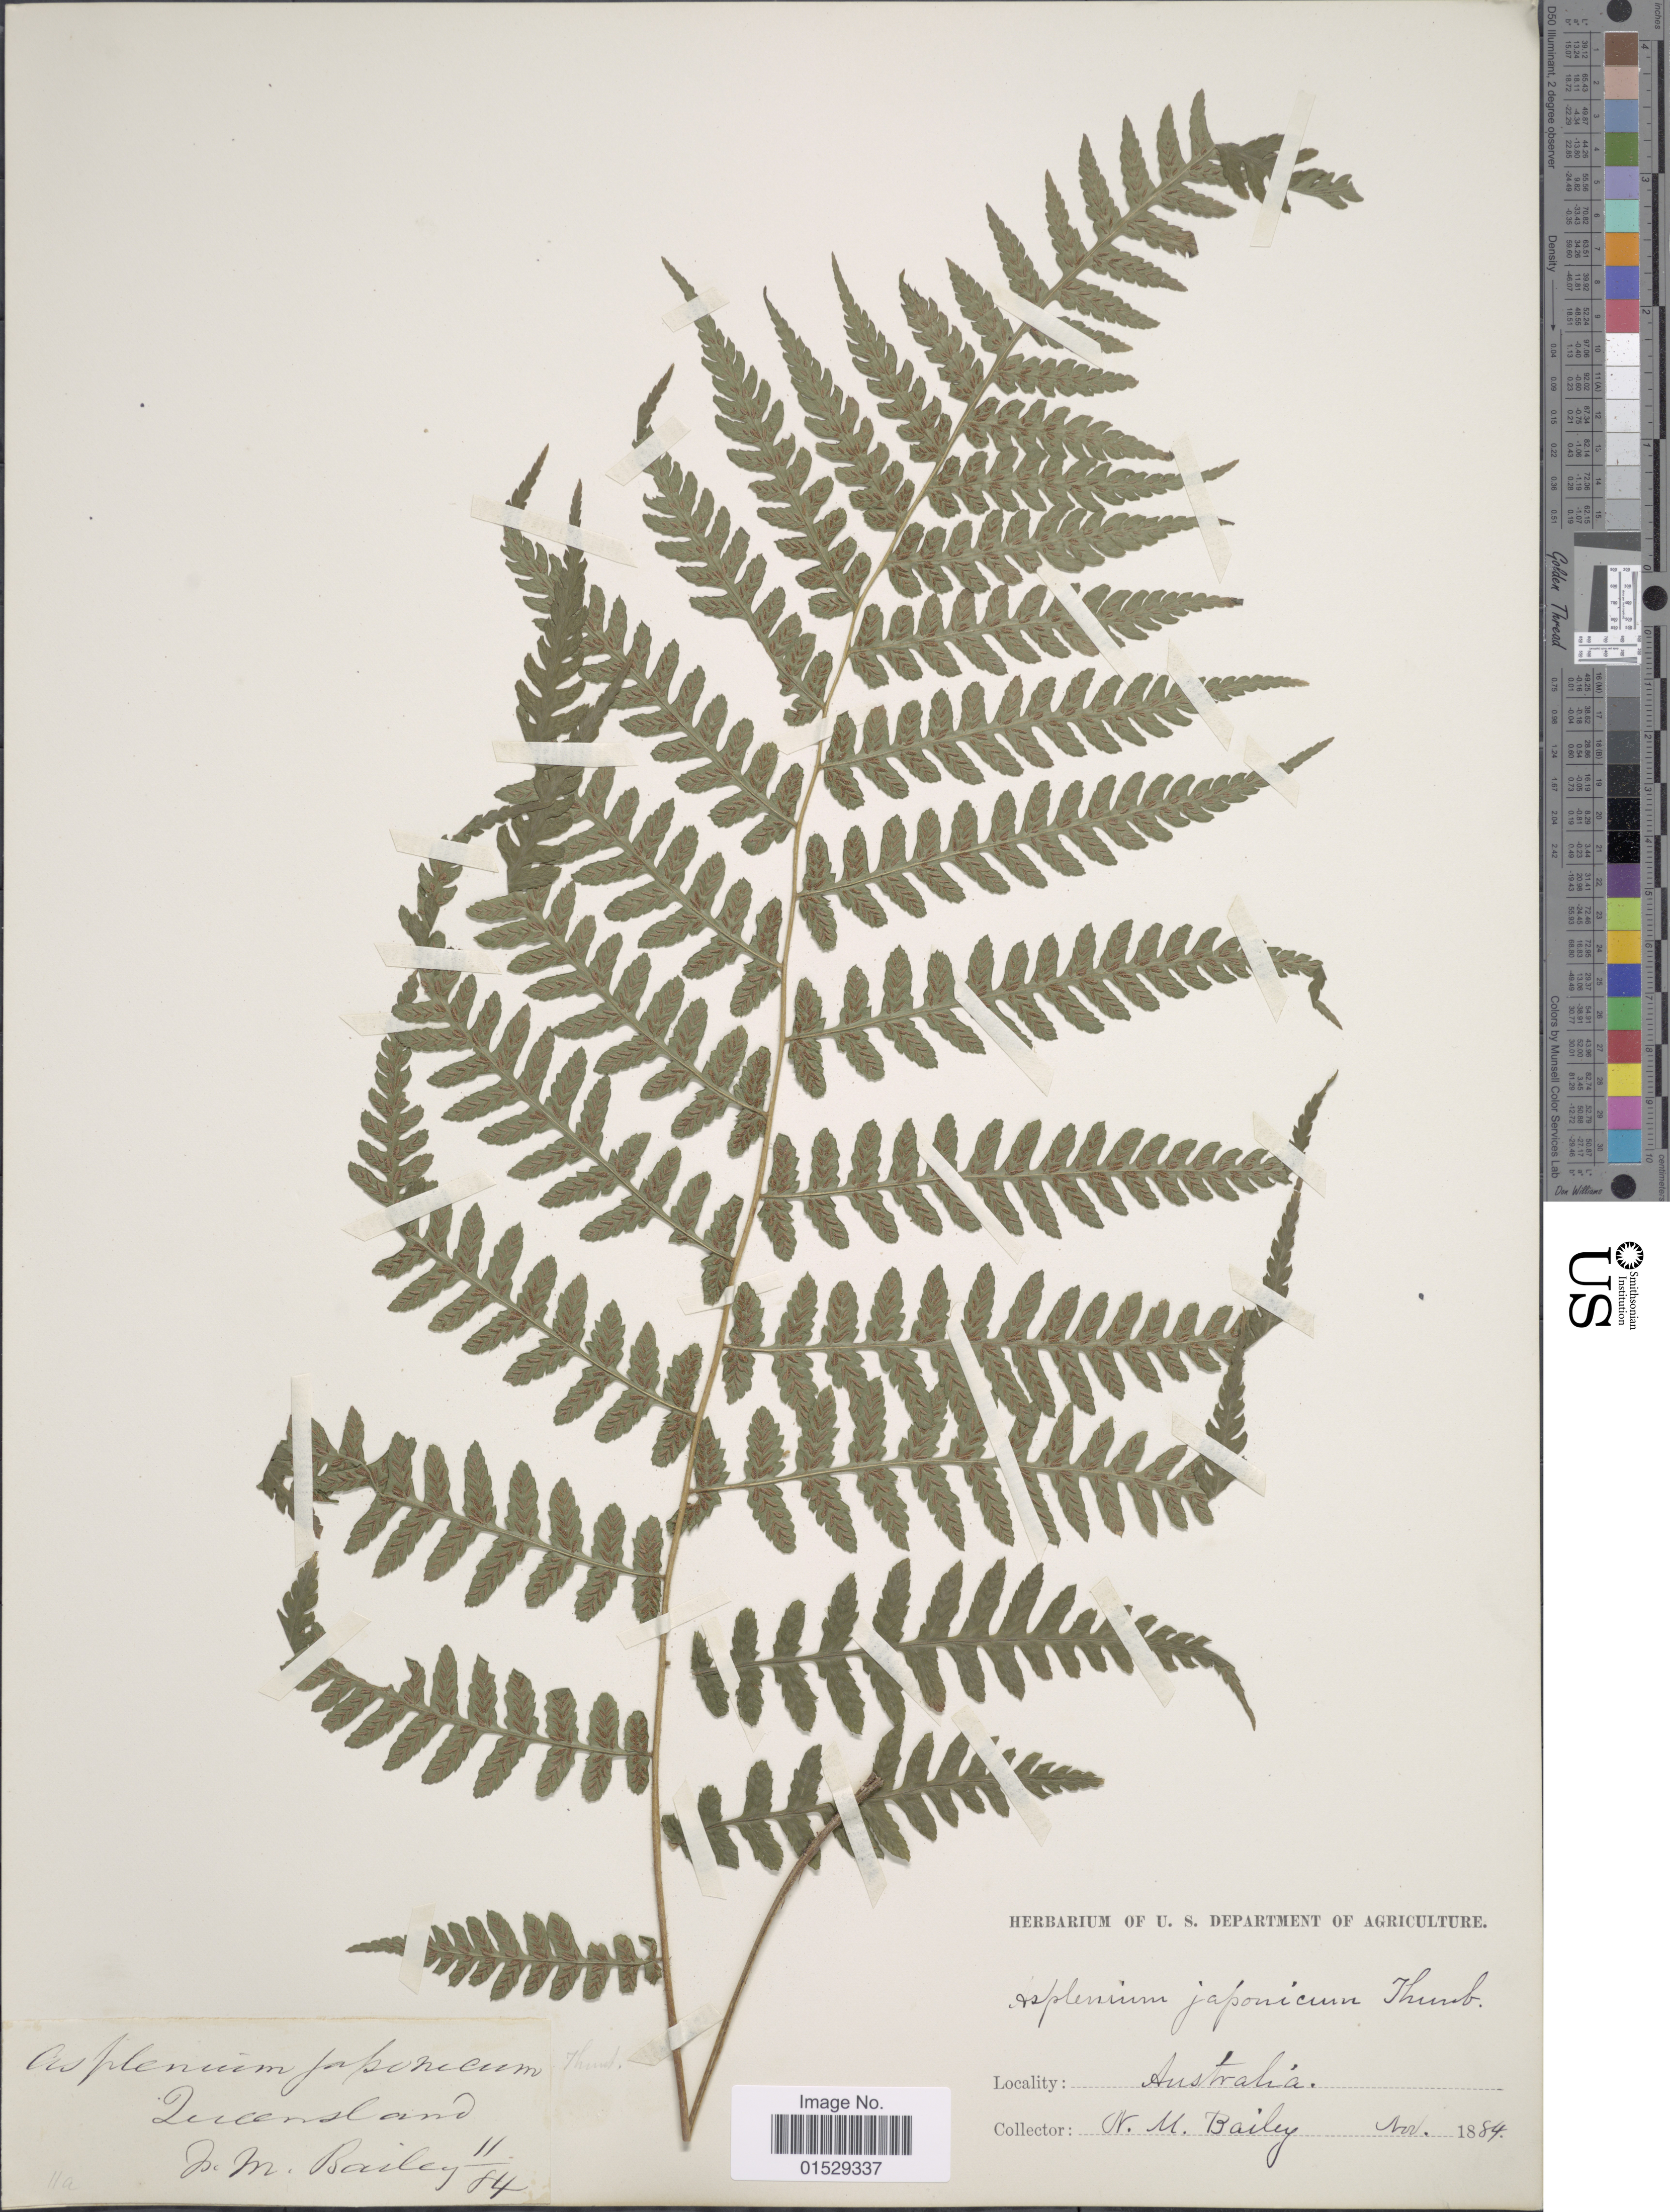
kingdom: Plantae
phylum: Tracheophyta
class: Polypodiopsida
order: Polypodiales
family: Athyriaceae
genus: Deparia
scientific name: Deparia japonica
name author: (Thunb.) M. Kato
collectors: N. Bailey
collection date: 1884-11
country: Australia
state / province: Queensland